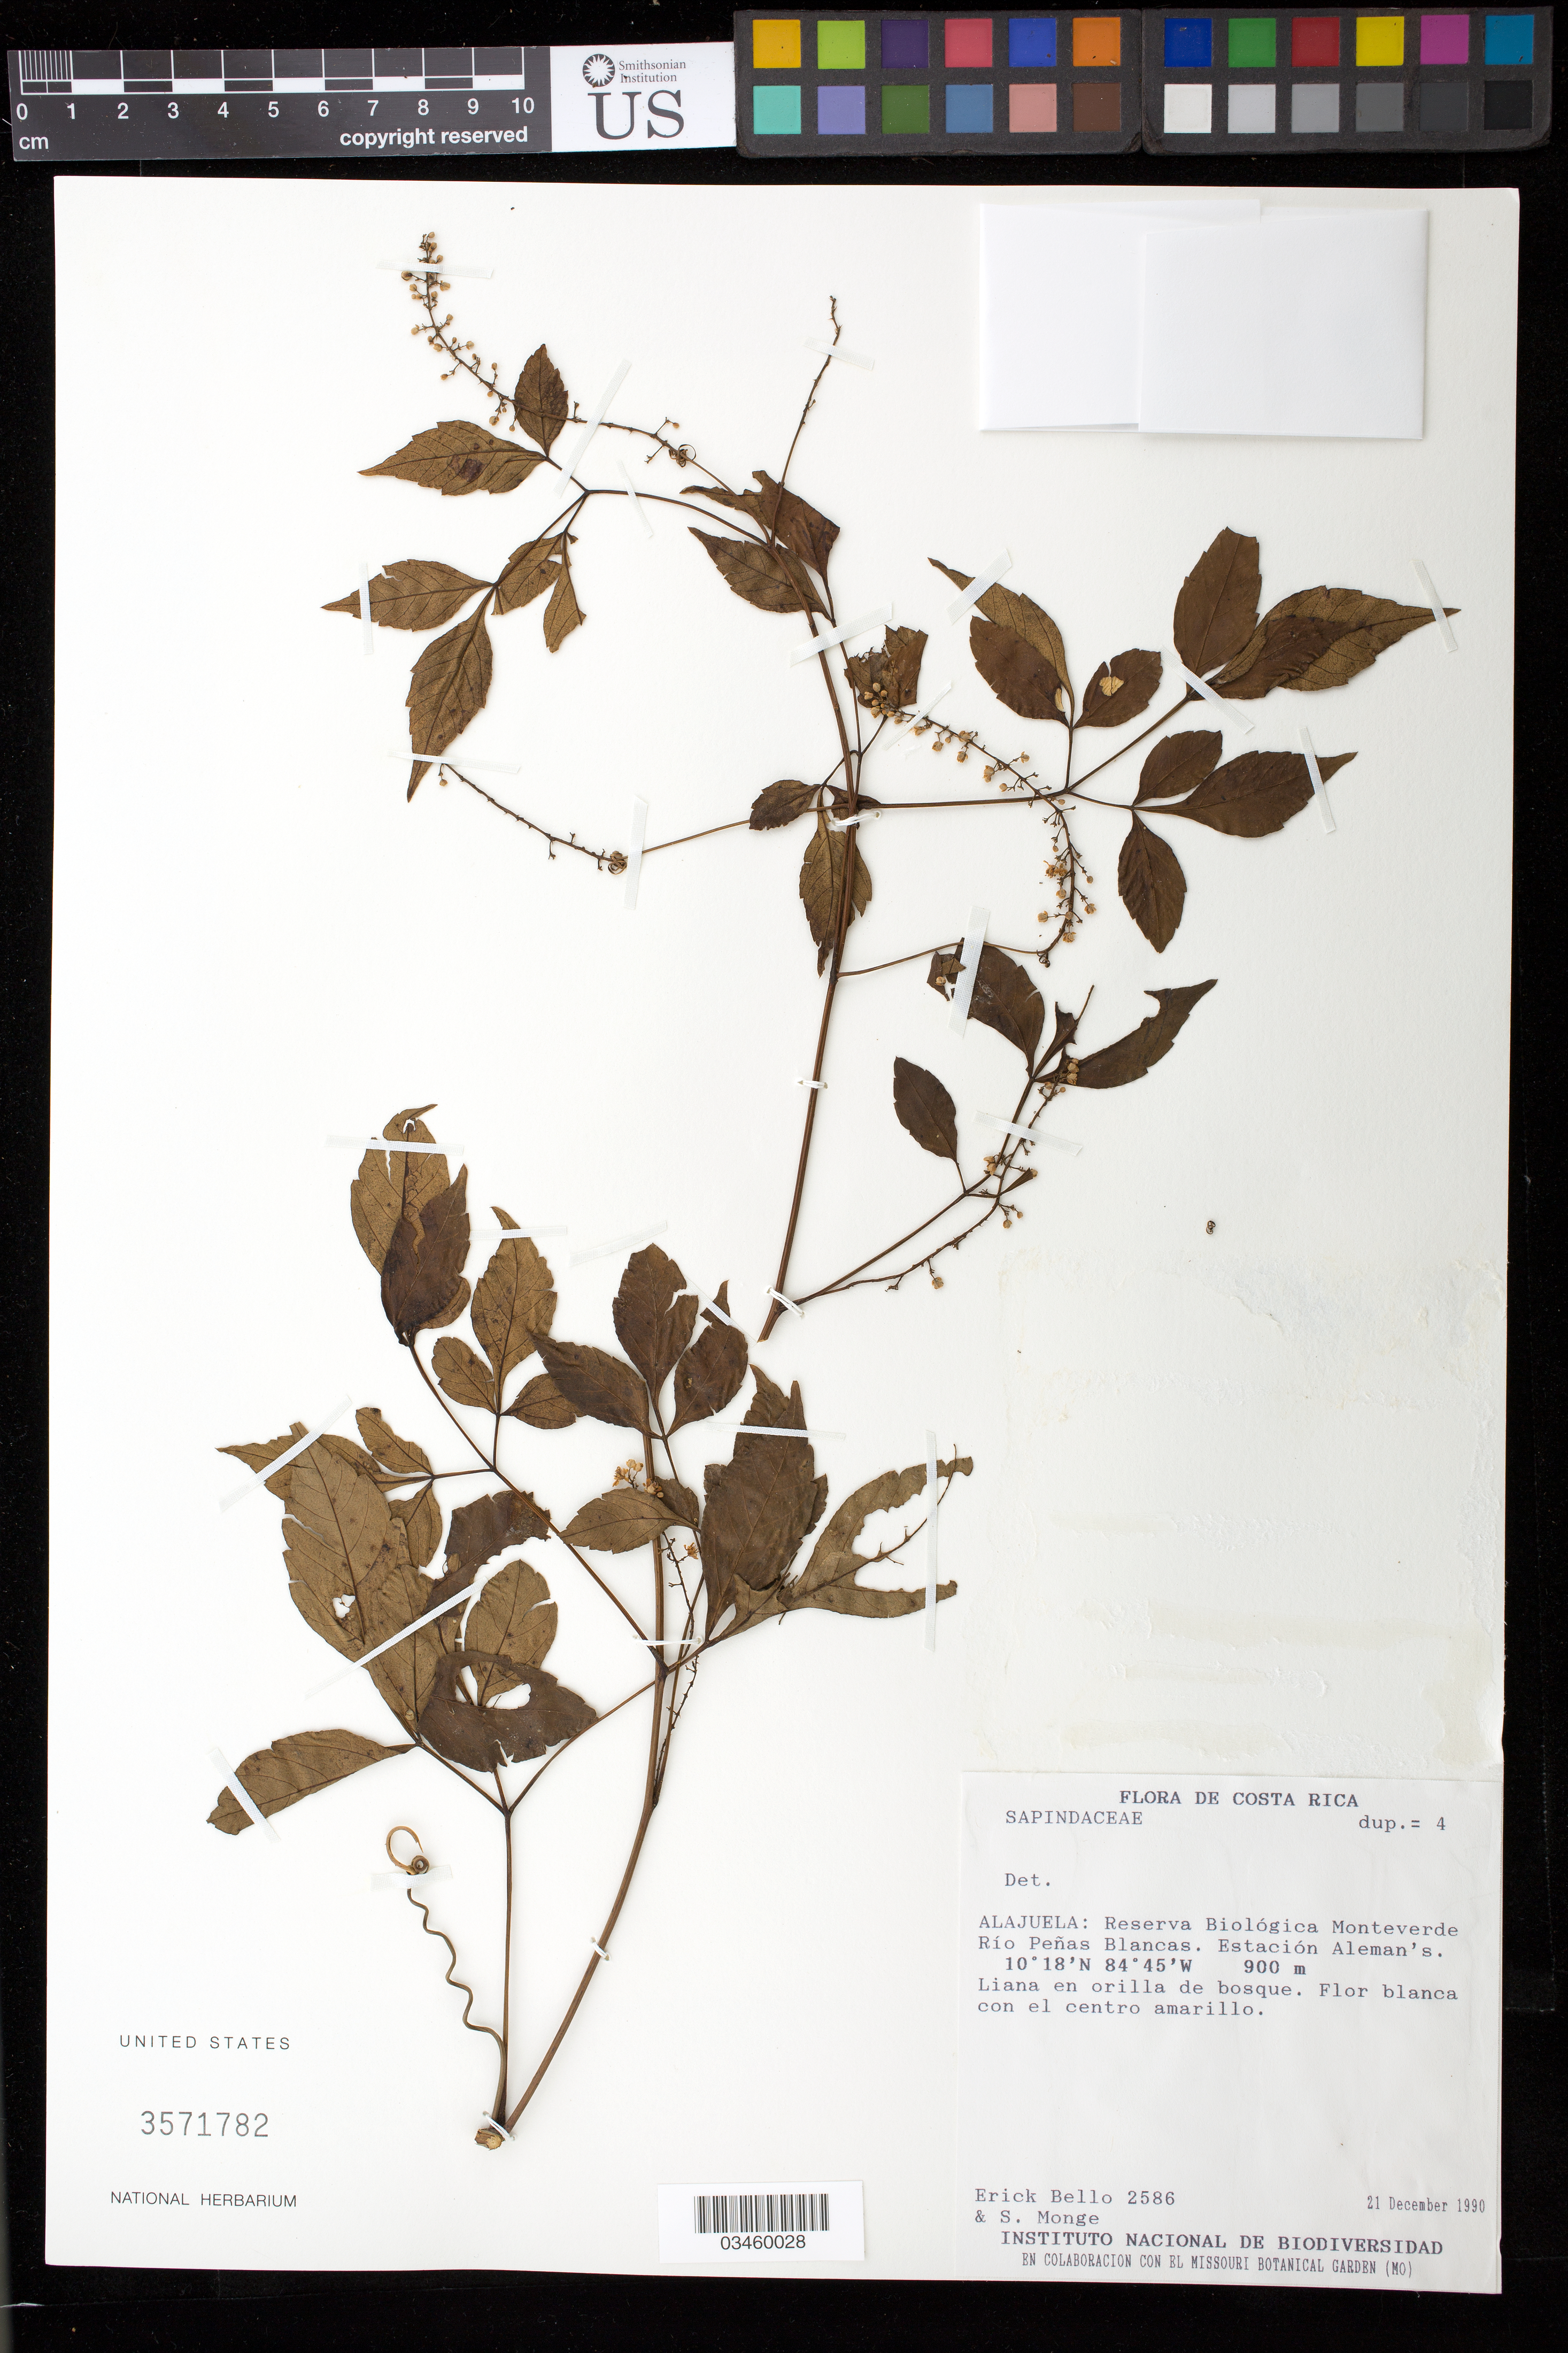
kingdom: Plantae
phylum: Tracheophyta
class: Magnoliopsida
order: Sapindales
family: Sapindaceae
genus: Serjania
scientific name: Serjania racemosa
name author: Schumach.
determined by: Acevedo-Rodriguez, P., (US), Smithsonian Institution - National Museum of Natural History (UNITED STATES)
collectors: E. Bello & S. Monge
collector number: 2586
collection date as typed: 21 Dec 1990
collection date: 1990-12-21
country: Costa Rica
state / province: Alajuela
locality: Reserva Biológica Monteverde Río Peñas Blancas, Estación Aleman's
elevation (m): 900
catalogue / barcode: US 3571782